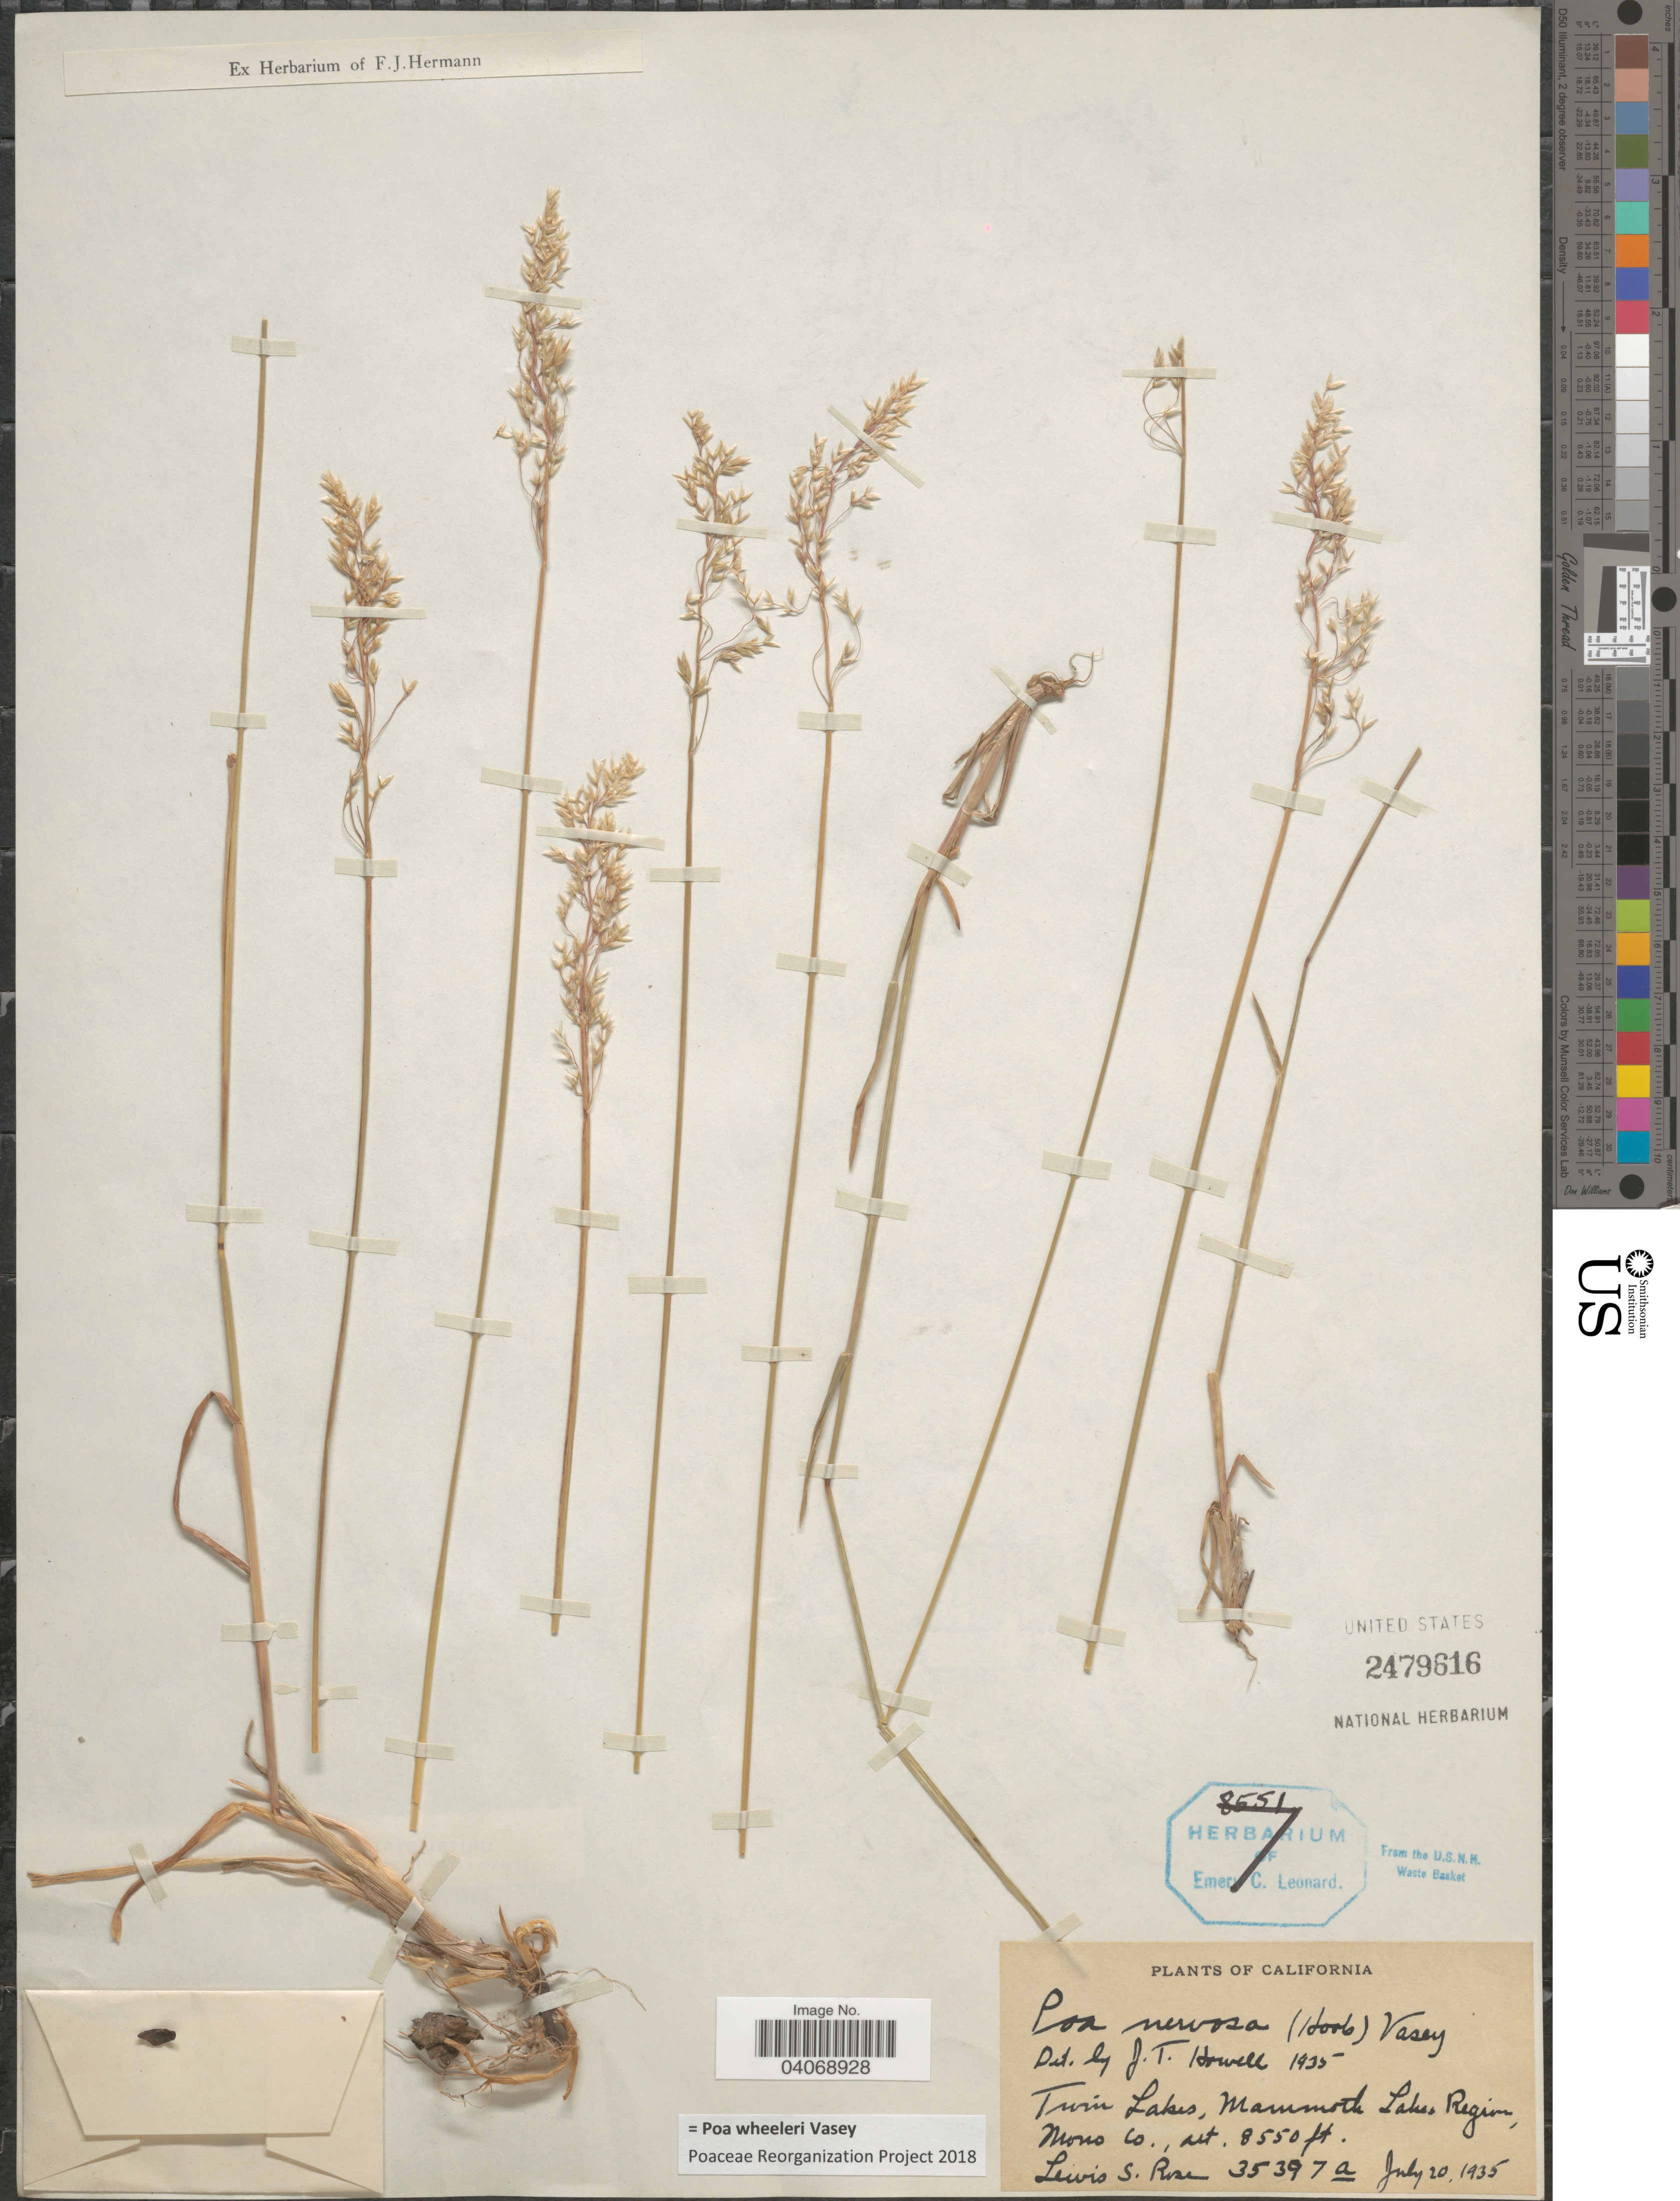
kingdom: Plantae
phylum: Tracheophyta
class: Liliopsida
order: Poales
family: Poaceae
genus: Poa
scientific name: Poa wheeleri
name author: Vasey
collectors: L. S. Rose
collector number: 35397a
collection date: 1935-07-20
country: United States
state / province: California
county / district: Mono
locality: Twin Lakes, Mammoth Lakes Region, Mono Co.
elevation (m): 2606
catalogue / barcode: US 2479616